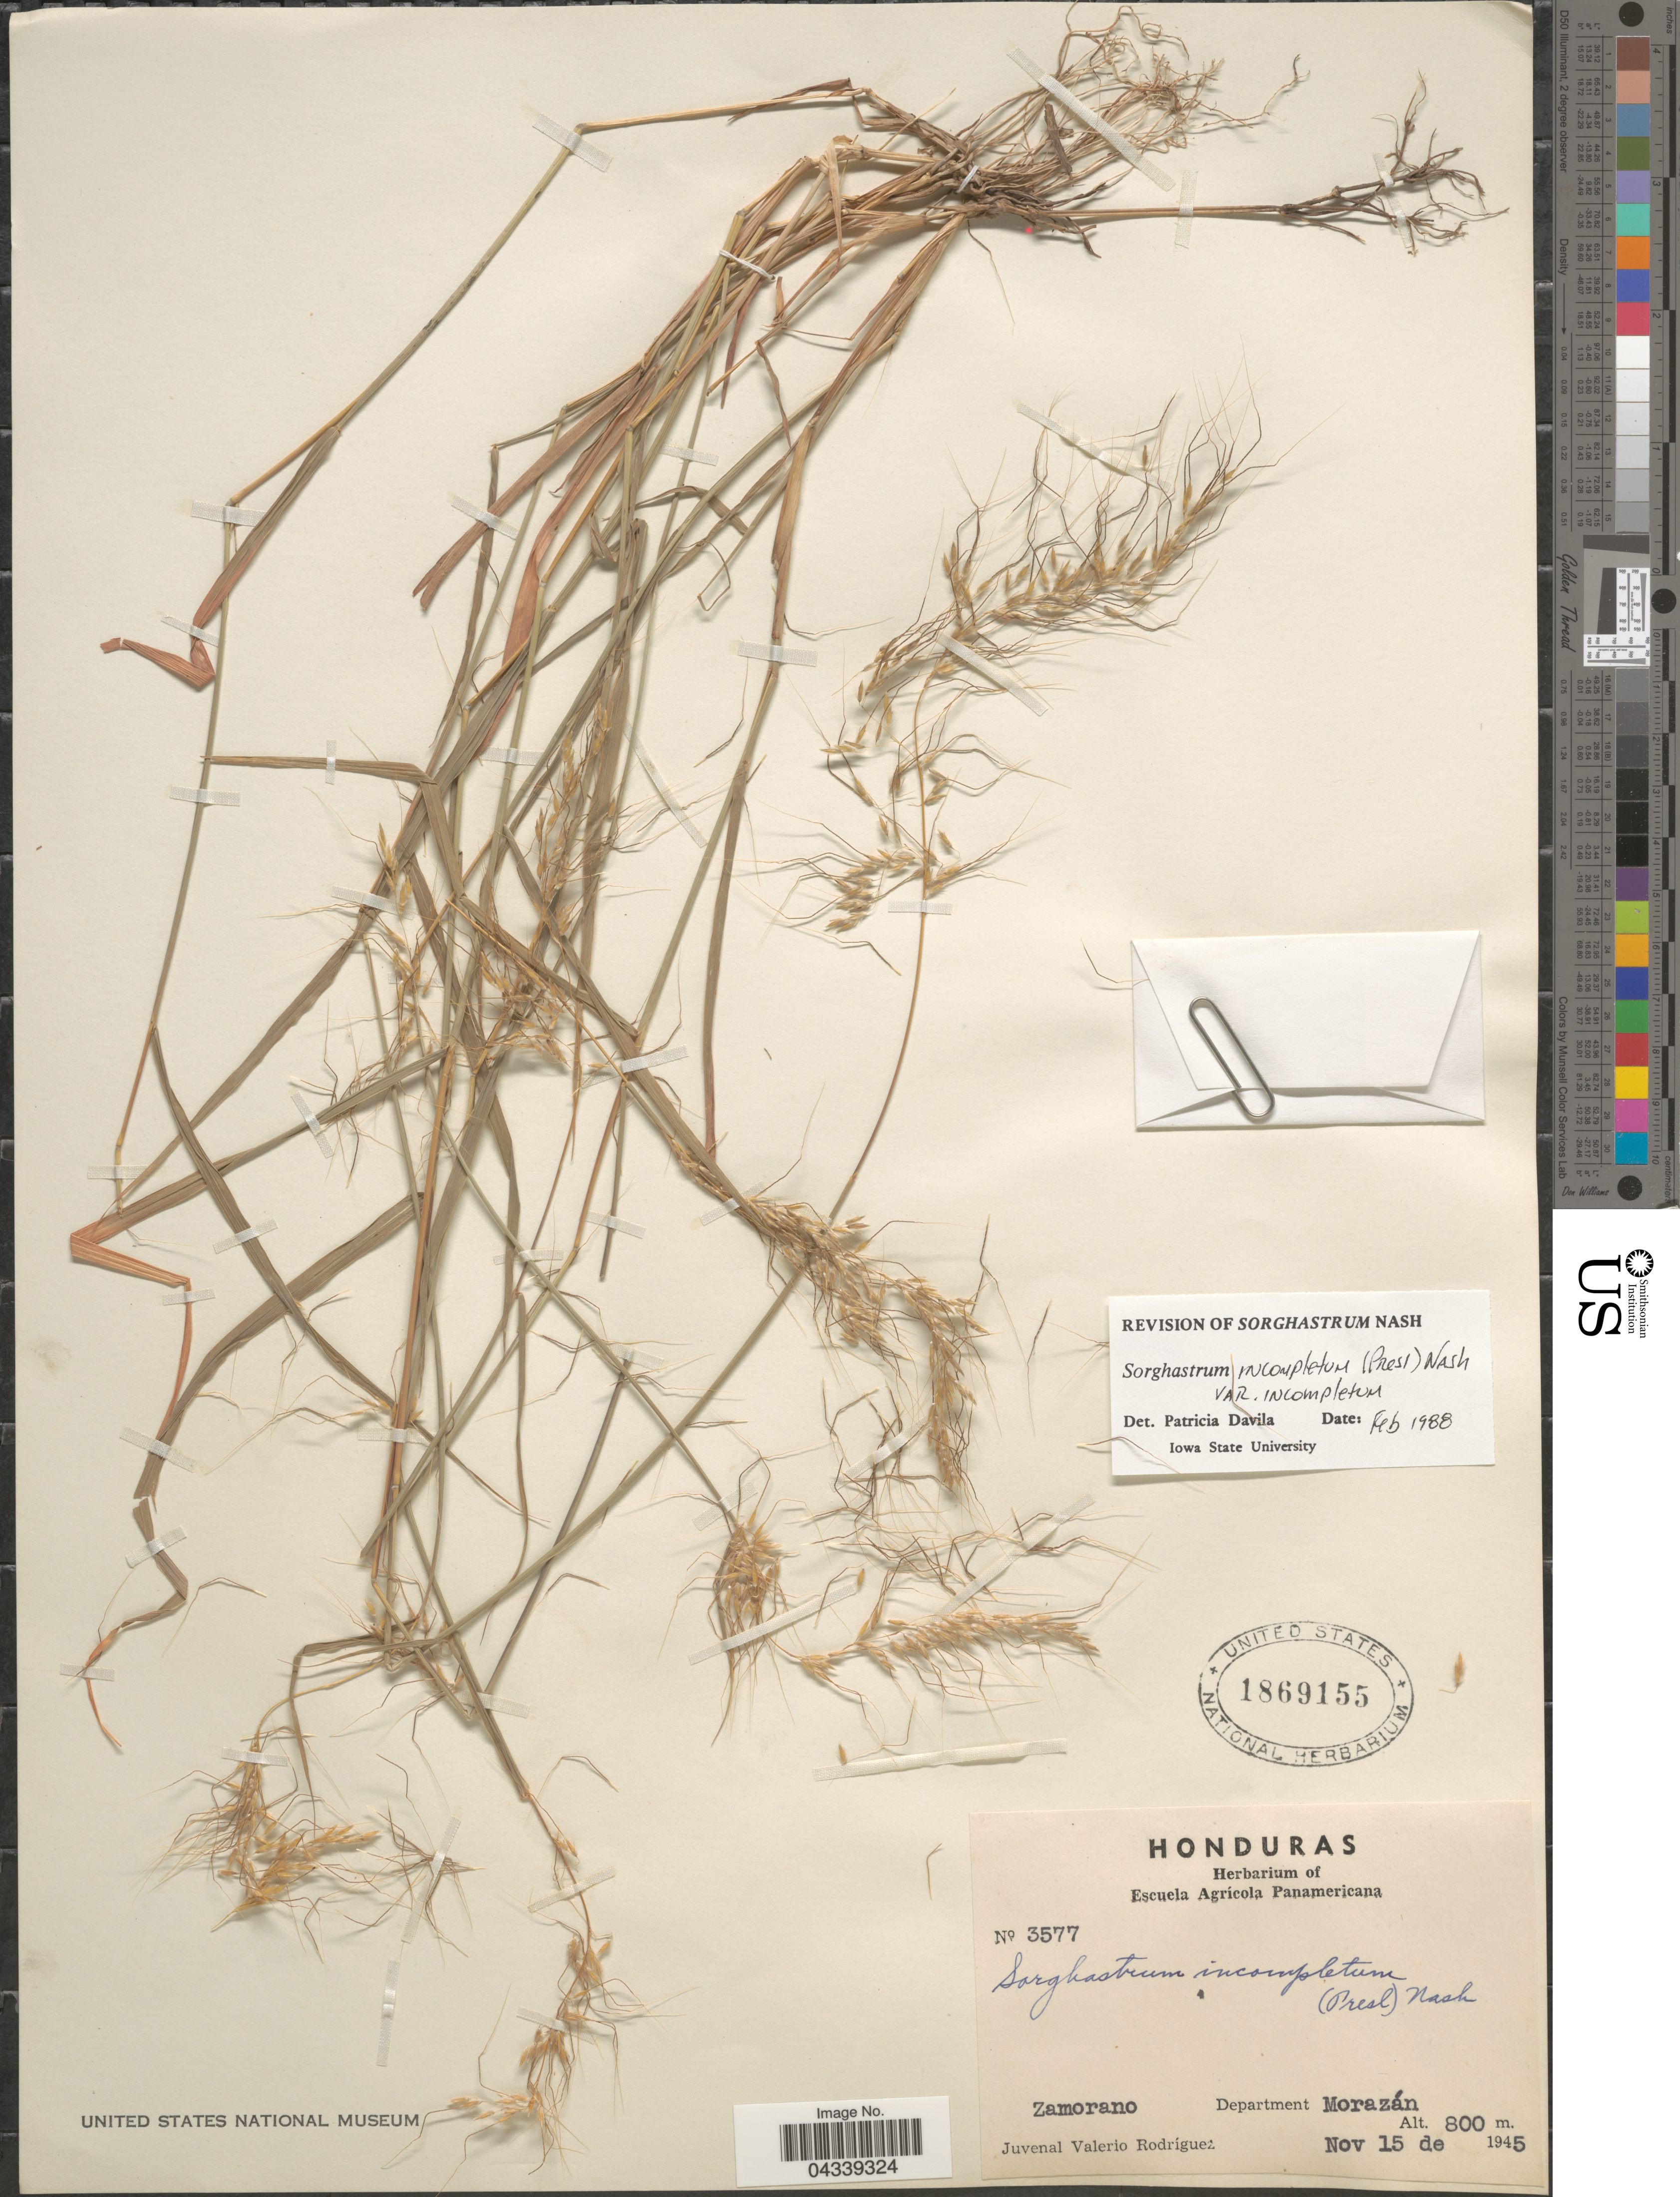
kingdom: Plantae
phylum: Tracheophyta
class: Liliopsida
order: Poales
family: Poaceae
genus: Sorghastrum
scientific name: Sorghastrum incompletum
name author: (J. Presl) Nash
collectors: J. Valerio R.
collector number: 3577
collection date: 1945-11-15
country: Honduras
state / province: Fco. Morazán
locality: Zamorano. Department Morazán.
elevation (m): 800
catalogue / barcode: US 1869155